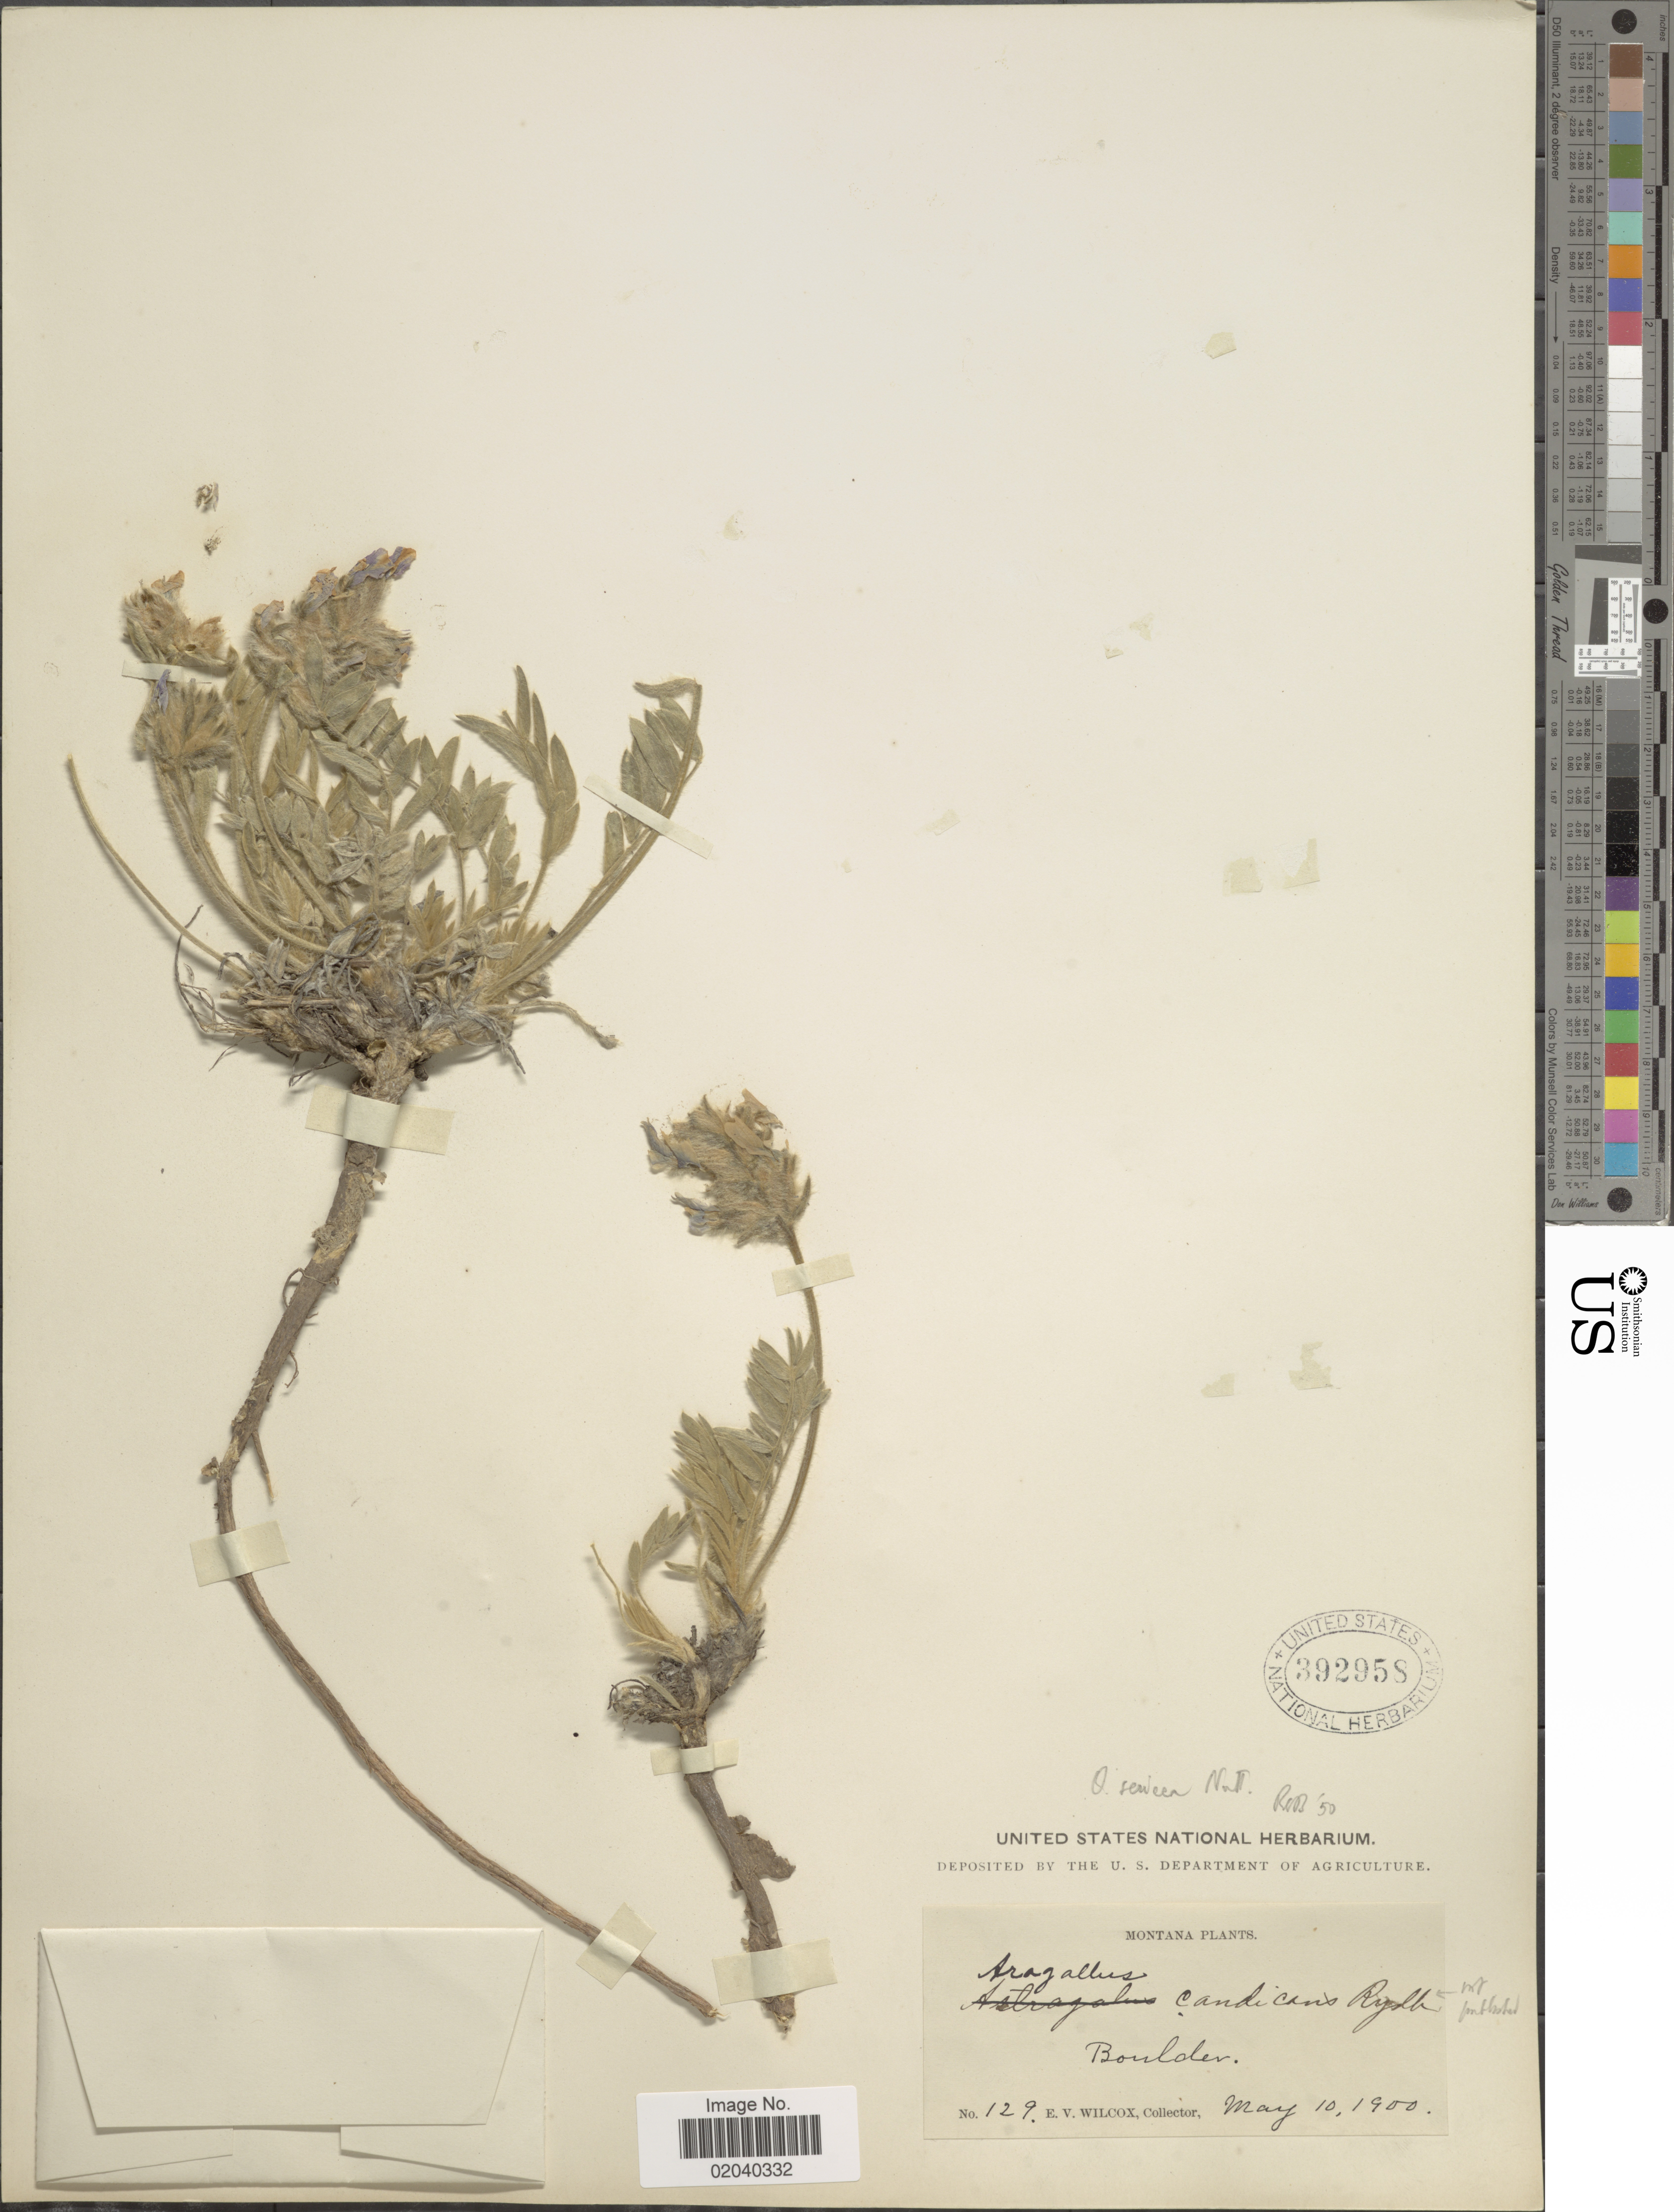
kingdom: Plantae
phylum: Tracheophyta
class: Magnoliopsida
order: Fabales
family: Fabaceae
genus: Oxytropis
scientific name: Oxytropis sericea var. sericea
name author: Nutt.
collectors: E. V. Wilcox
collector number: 129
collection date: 1900-05-10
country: United States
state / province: Montana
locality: Boulder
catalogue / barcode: US 392958